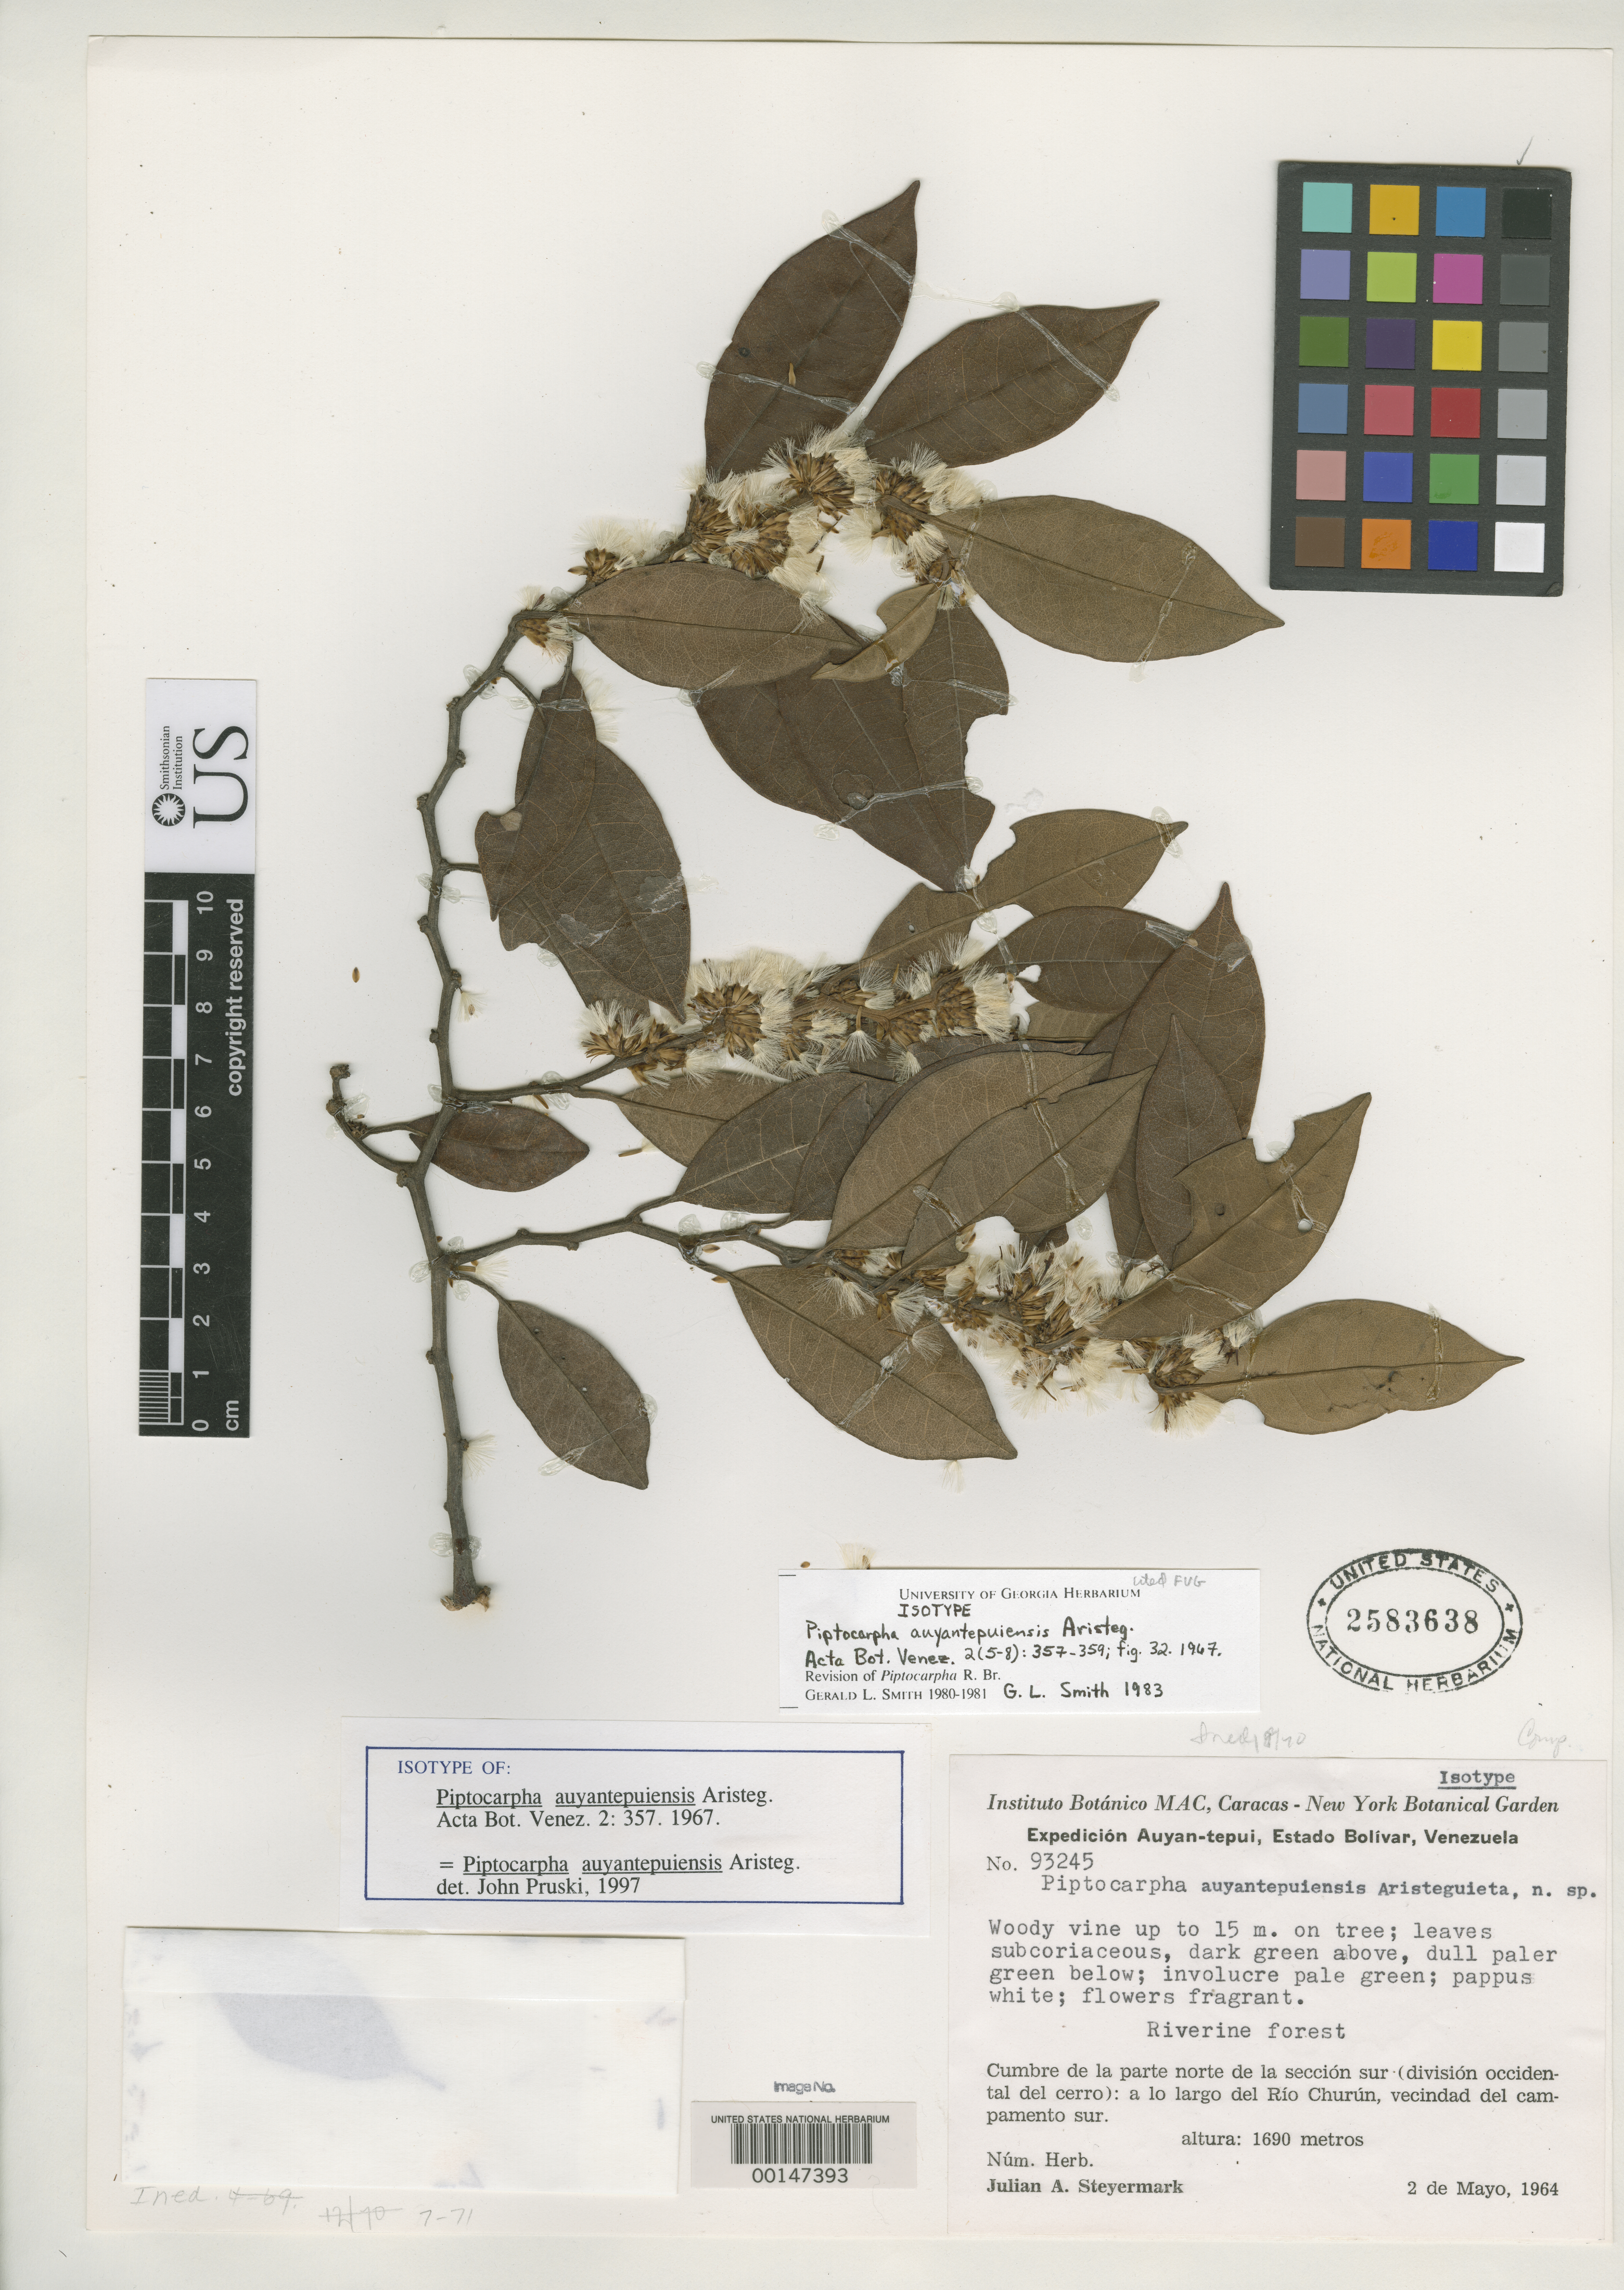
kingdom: Plantae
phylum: Tracheophyta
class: Magnoliopsida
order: Asterales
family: Asteraceae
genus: Piptocarpha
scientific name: Piptocarpha auyantepuiensis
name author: Aristeg.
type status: Isotype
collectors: J. Steyermark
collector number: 93245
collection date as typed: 02 May 1964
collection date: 1964-05-02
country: Venezuela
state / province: Bolivar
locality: Rio Churun.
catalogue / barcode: US 2583638